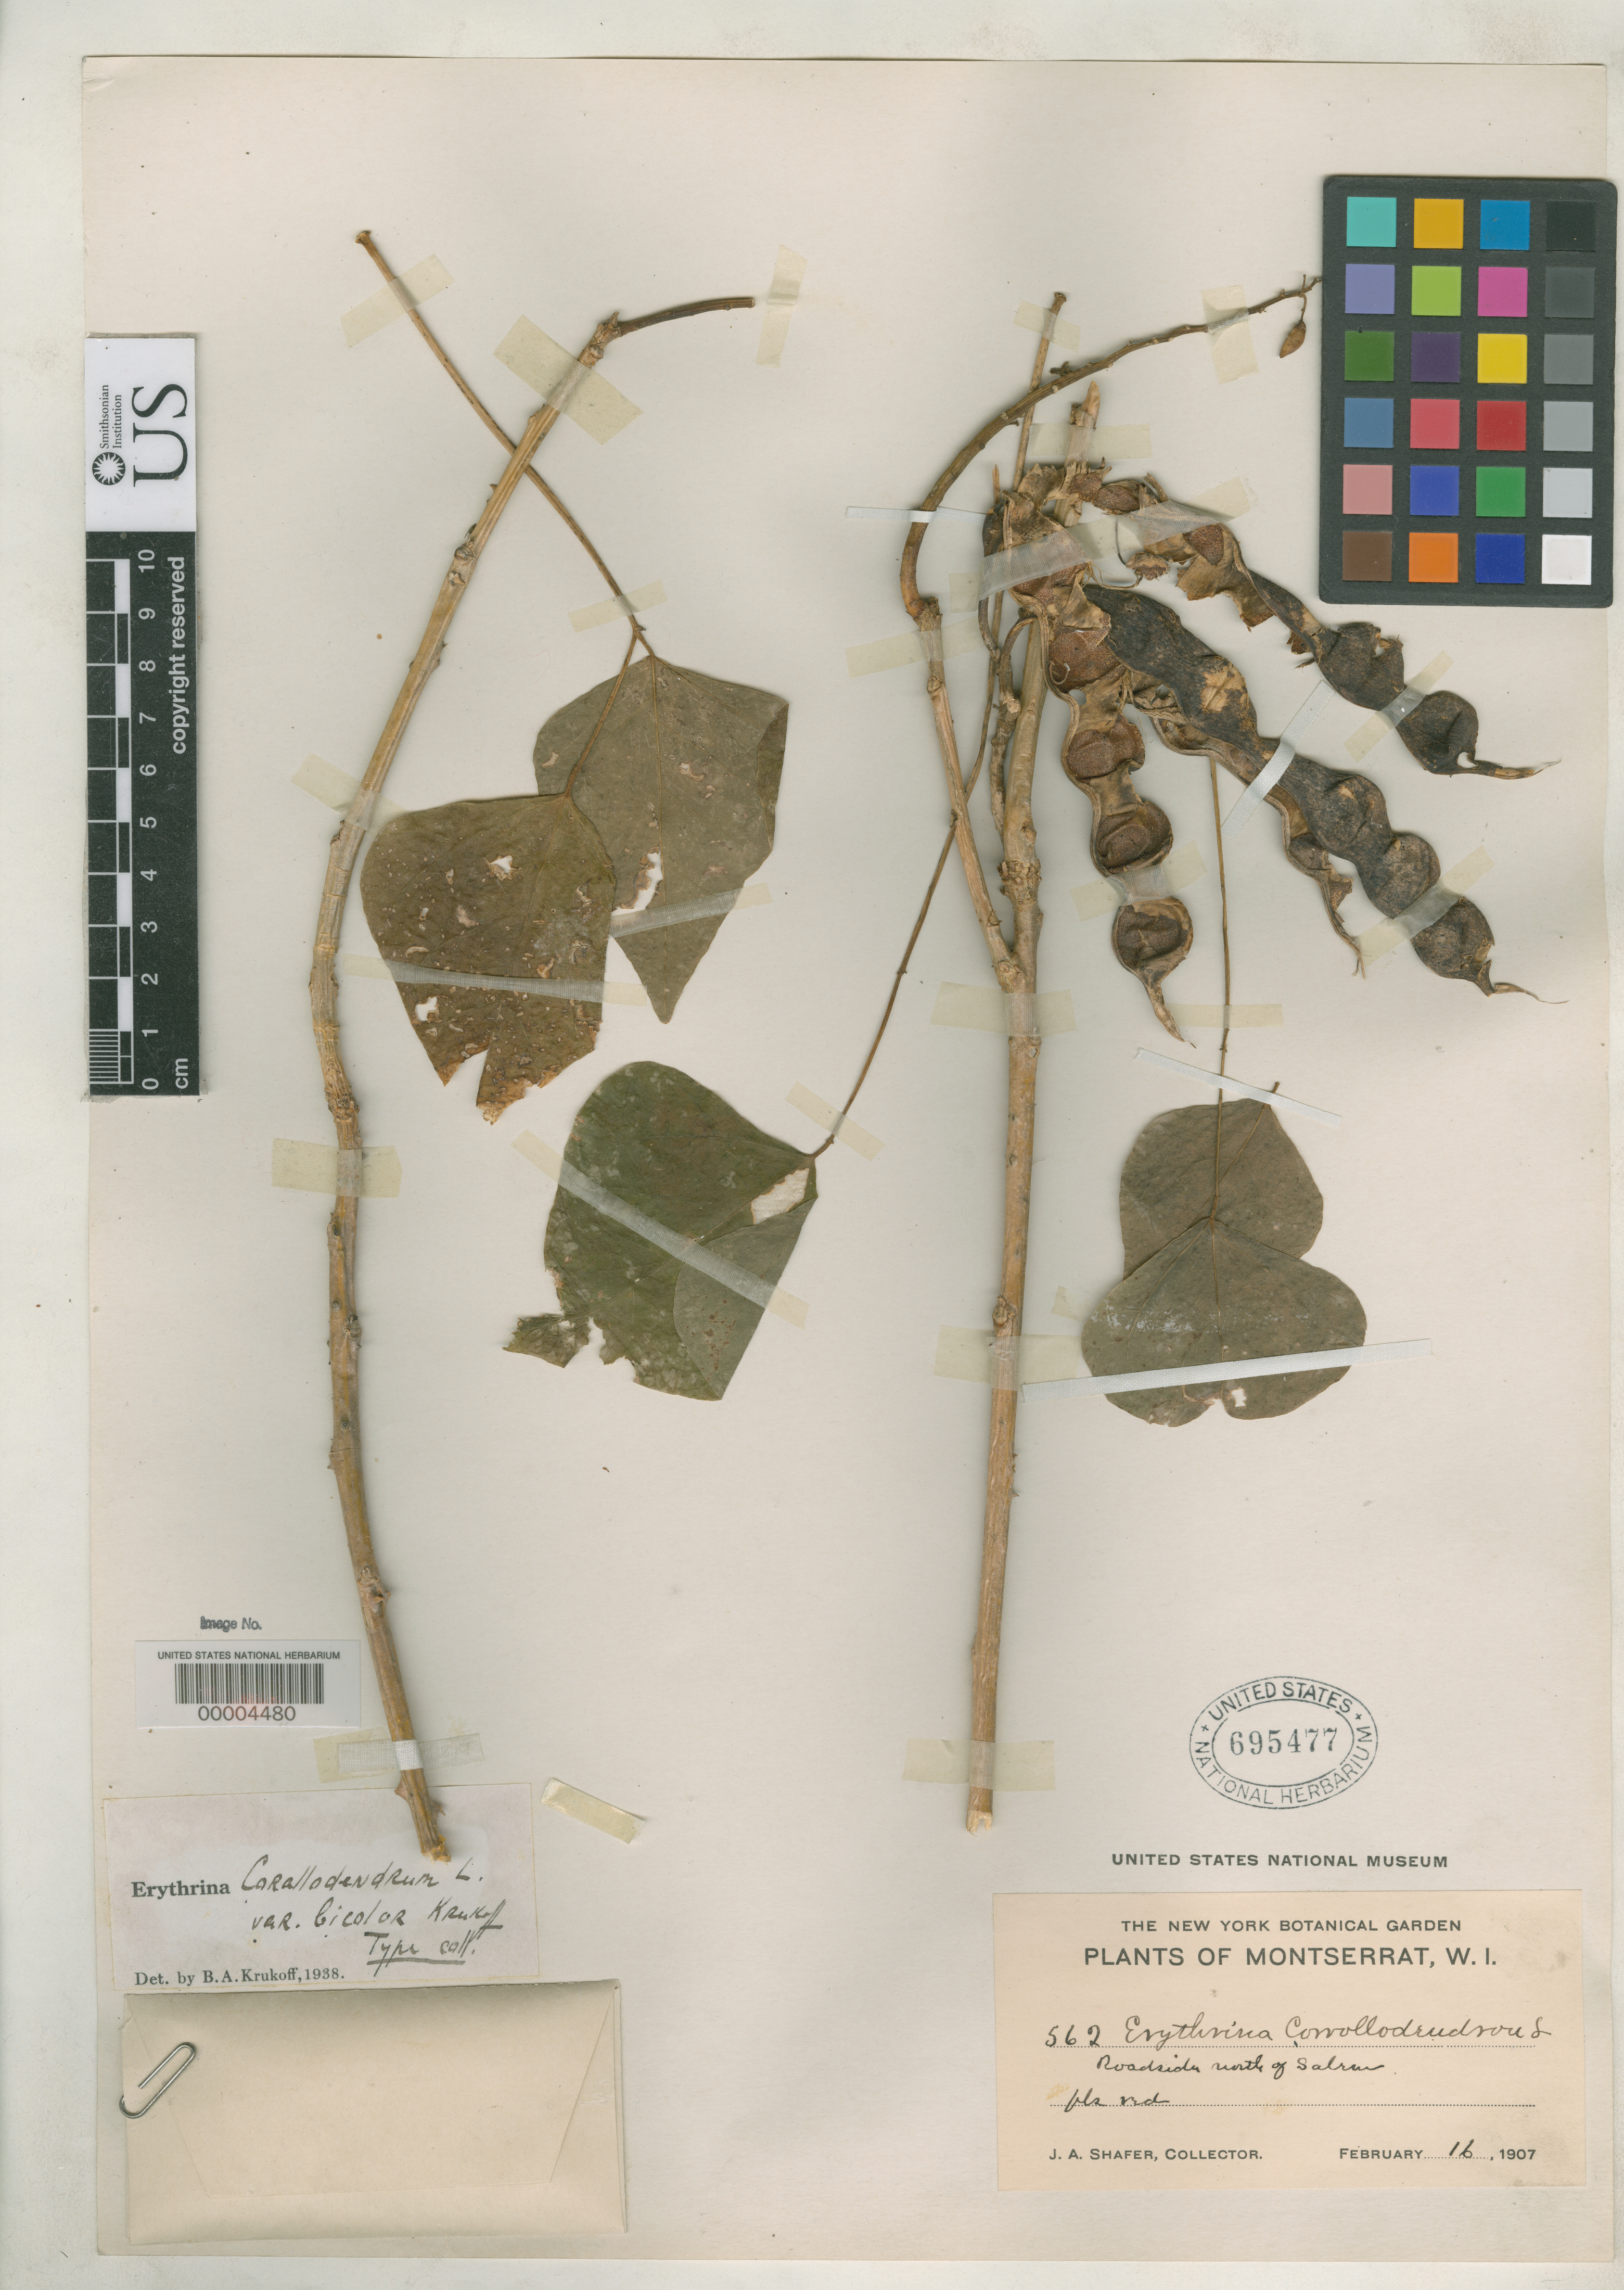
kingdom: Plantae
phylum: Tracheophyta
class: Magnoliopsida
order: Fabales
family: Fabaceae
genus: Erythrina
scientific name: Erythrina corallodendron var. bicolor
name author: Krukoff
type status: Isotype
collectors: J. A. Shafer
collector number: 562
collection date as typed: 16 Feb 1907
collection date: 1907-02-16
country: Montserrat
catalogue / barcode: US 695477